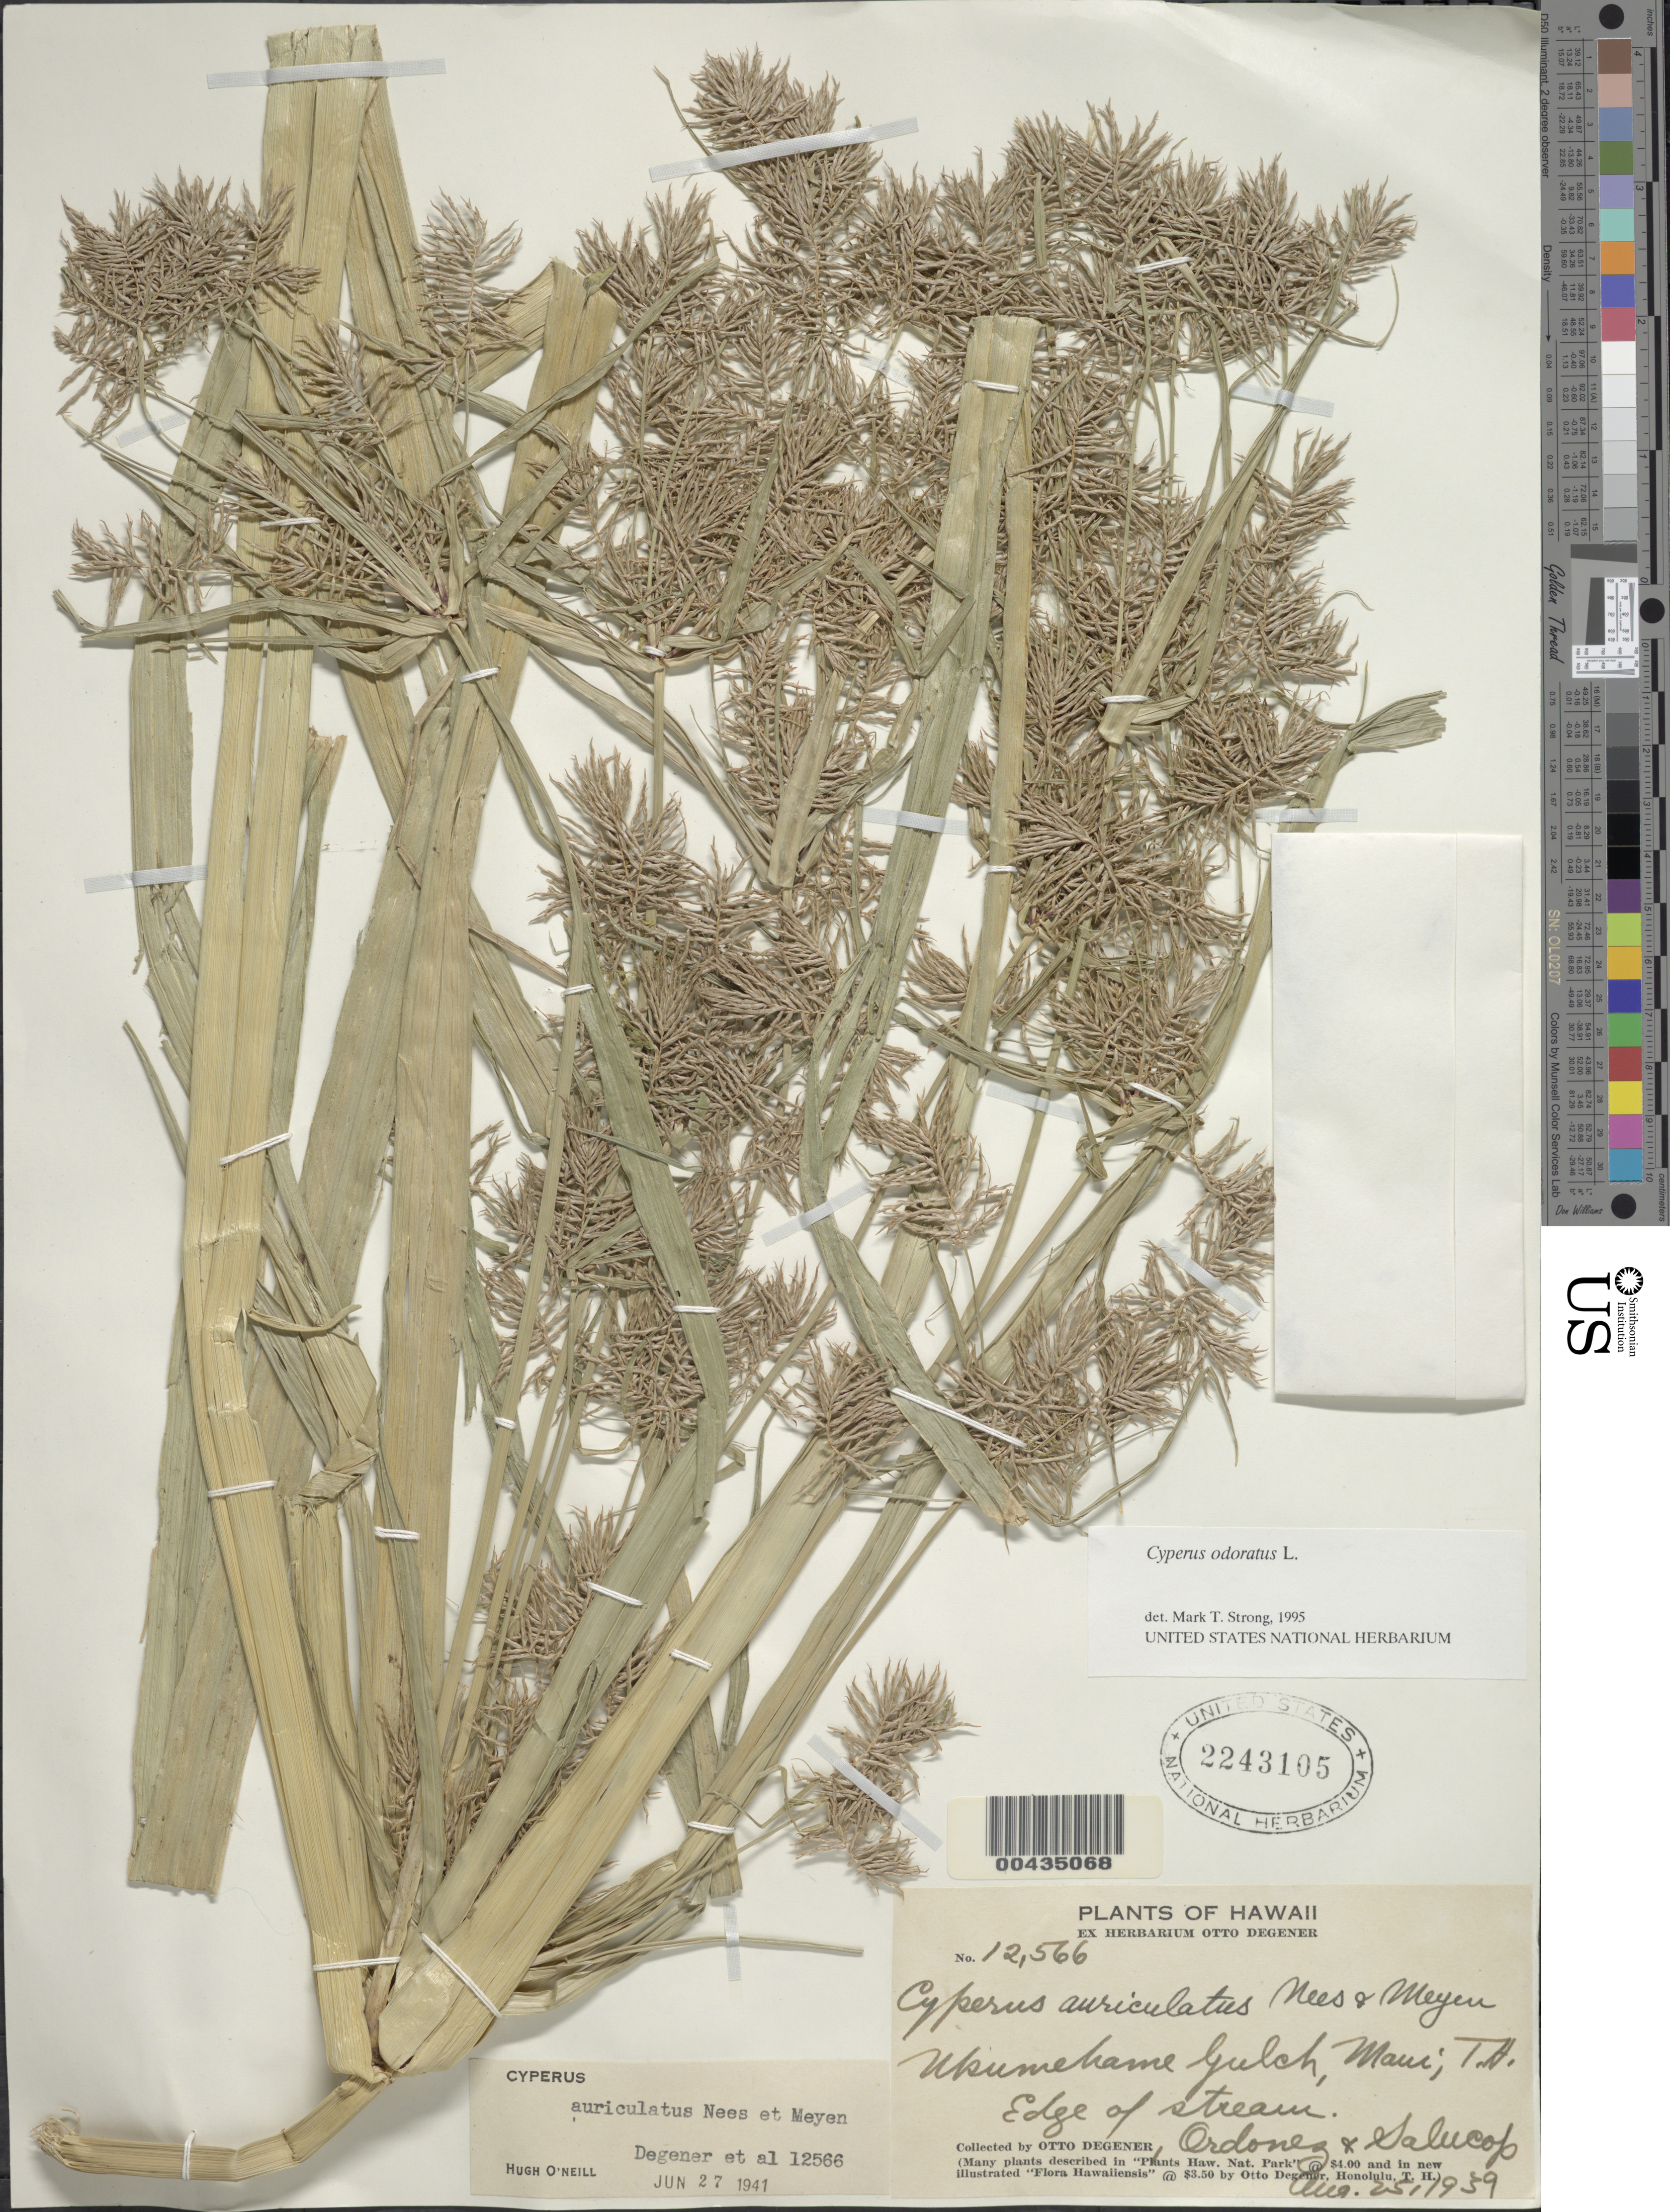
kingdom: Plantae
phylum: Tracheophyta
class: Liliopsida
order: Poales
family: Cyperaceae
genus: Cyperus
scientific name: Cyperus prescottianus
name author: Hook. & Arn.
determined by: Wagner, W. L., (BOT), Smithsonian Institution - National Museum of Natural History (UNITED STATES)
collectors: O. Degener, Ordonez & -- Salucop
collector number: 12566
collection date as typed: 25 Aug 1939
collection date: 1939-08-25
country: United States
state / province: Hawaii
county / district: Maui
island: Maui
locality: Ukumehame Gulch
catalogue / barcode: US 2243105